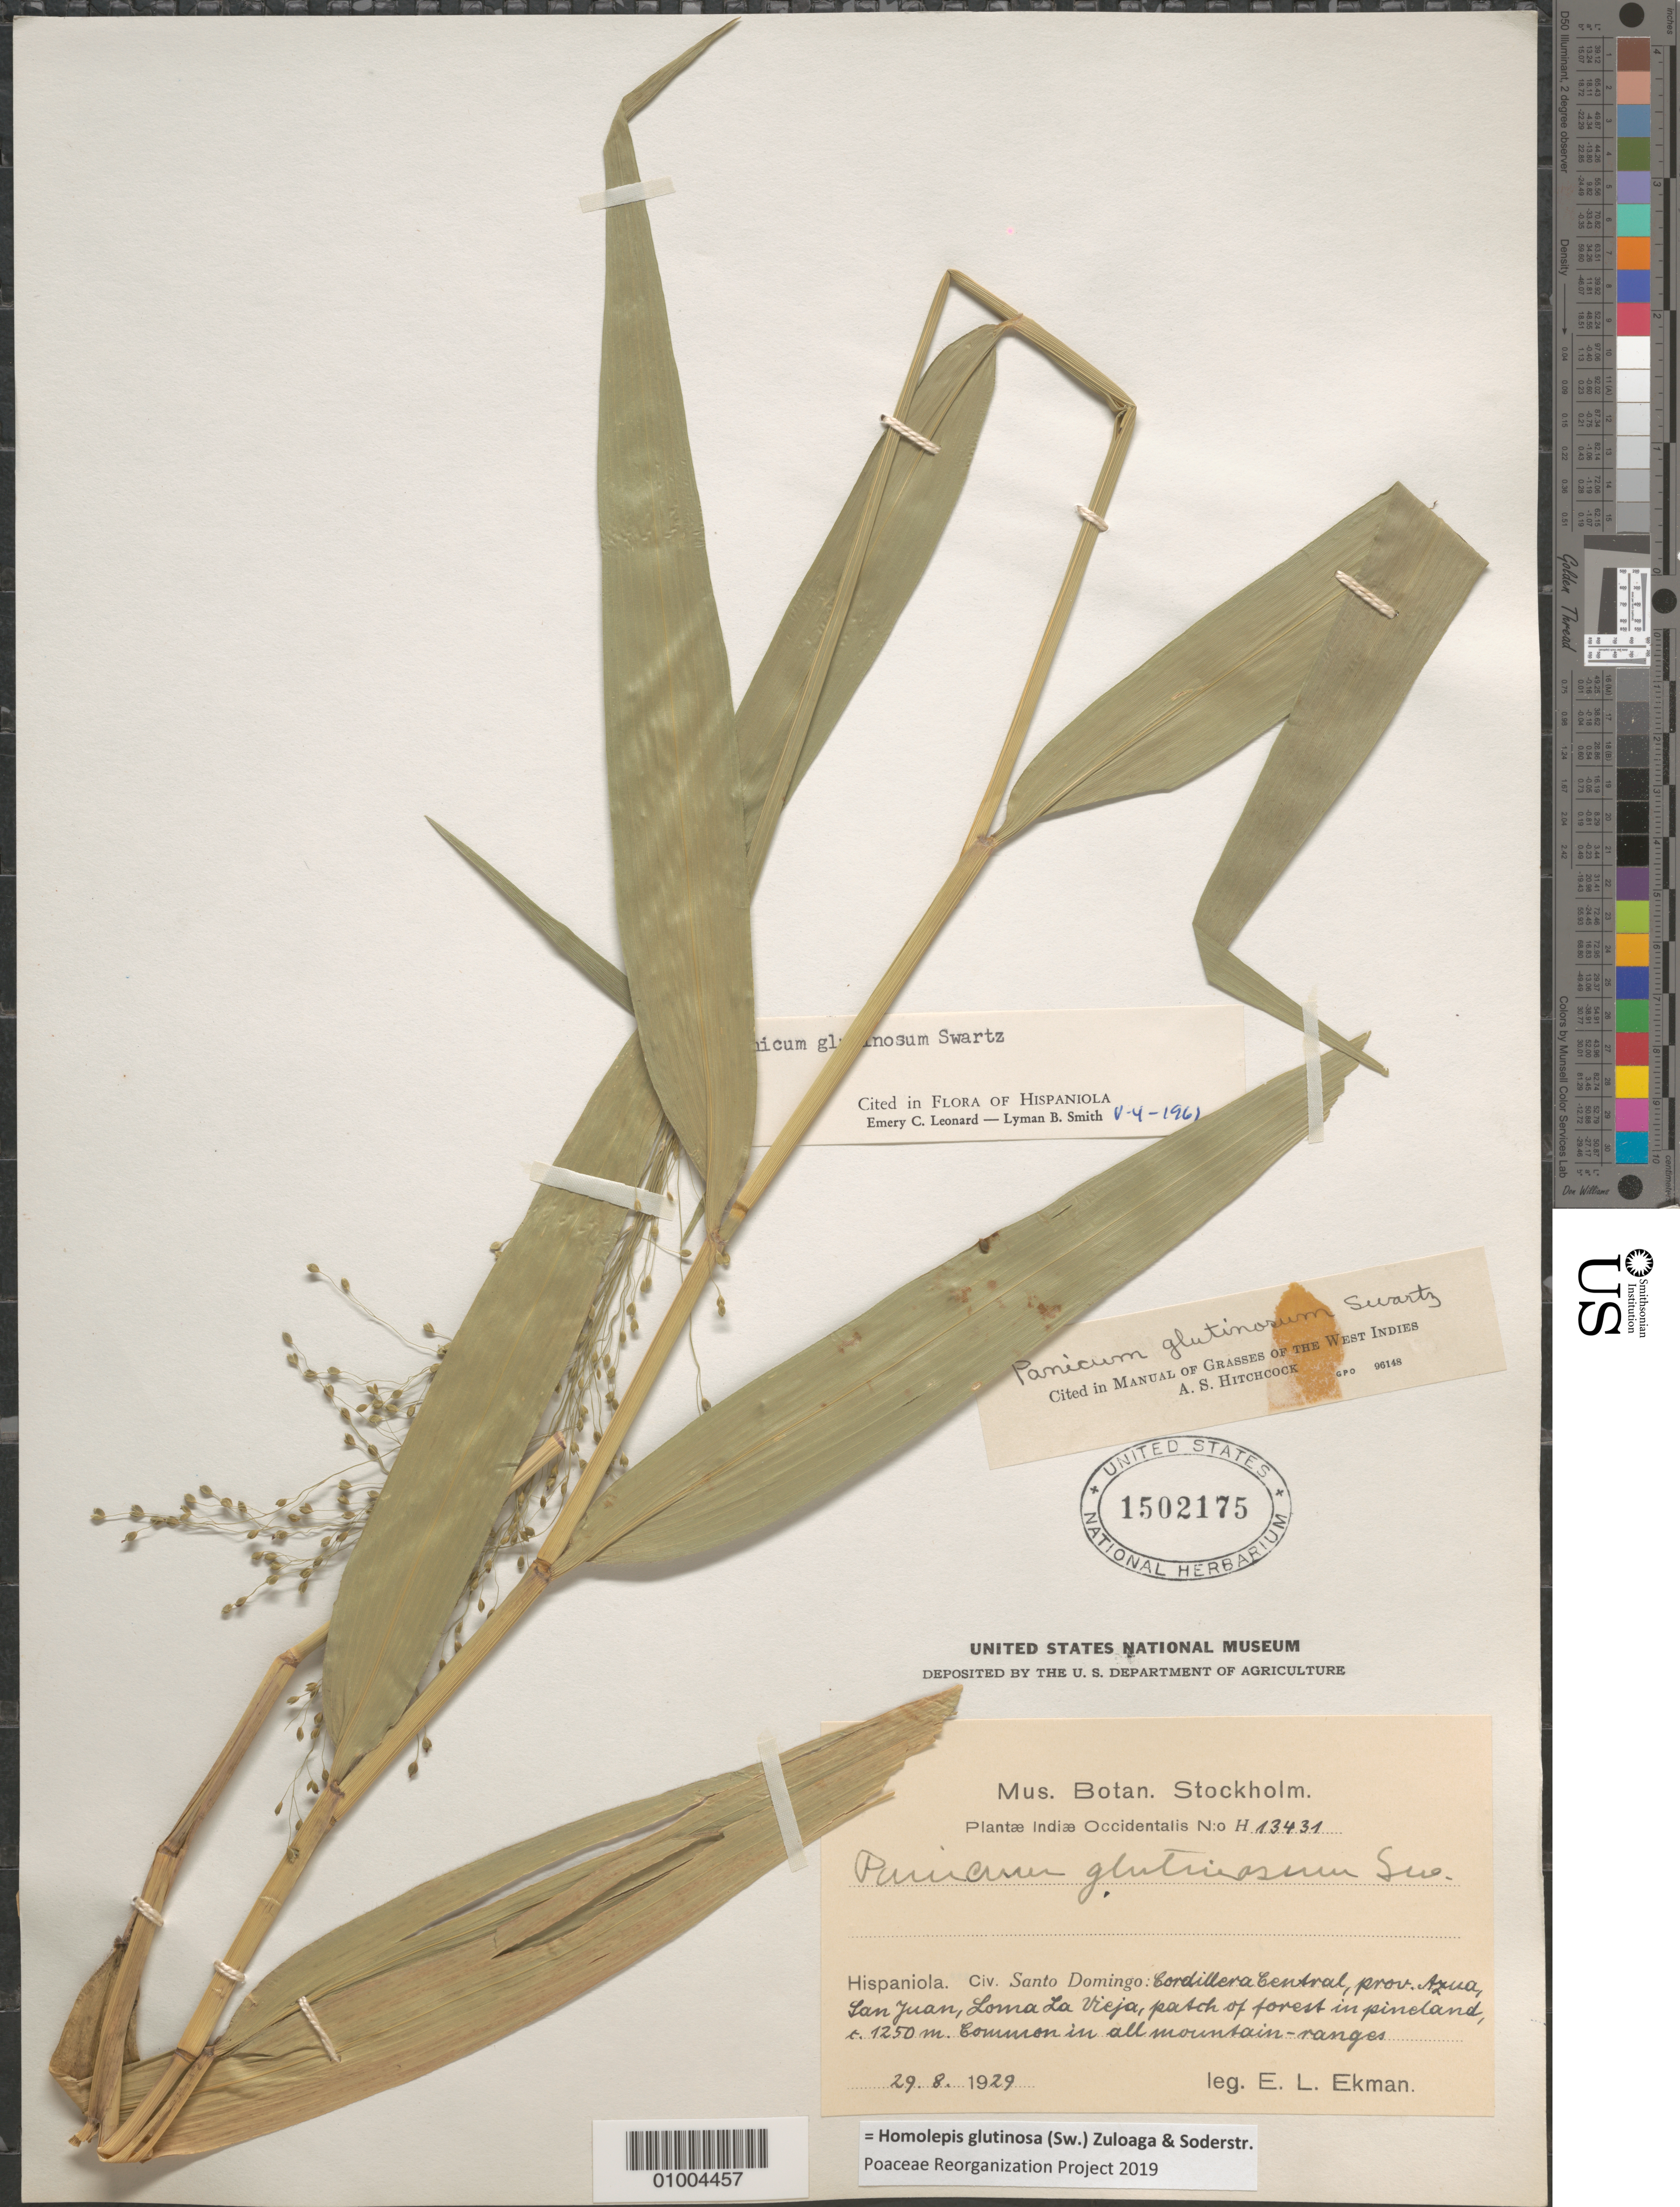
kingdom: Plantae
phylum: Tracheophyta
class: Liliopsida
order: Poales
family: Poaceae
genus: Homolepis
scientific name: Homolepis glutinosa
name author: (Sw.) Zuloaga & Soderstr.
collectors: E. L. Ekman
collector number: H 13431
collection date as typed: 29 Aug 1929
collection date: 1929-08-29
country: Dominican Republic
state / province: Azua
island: Hispaniola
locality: Cordillera Central, San Juan, Loma La Vieja, patch of forest in pineland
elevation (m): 1250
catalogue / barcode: US 1502175